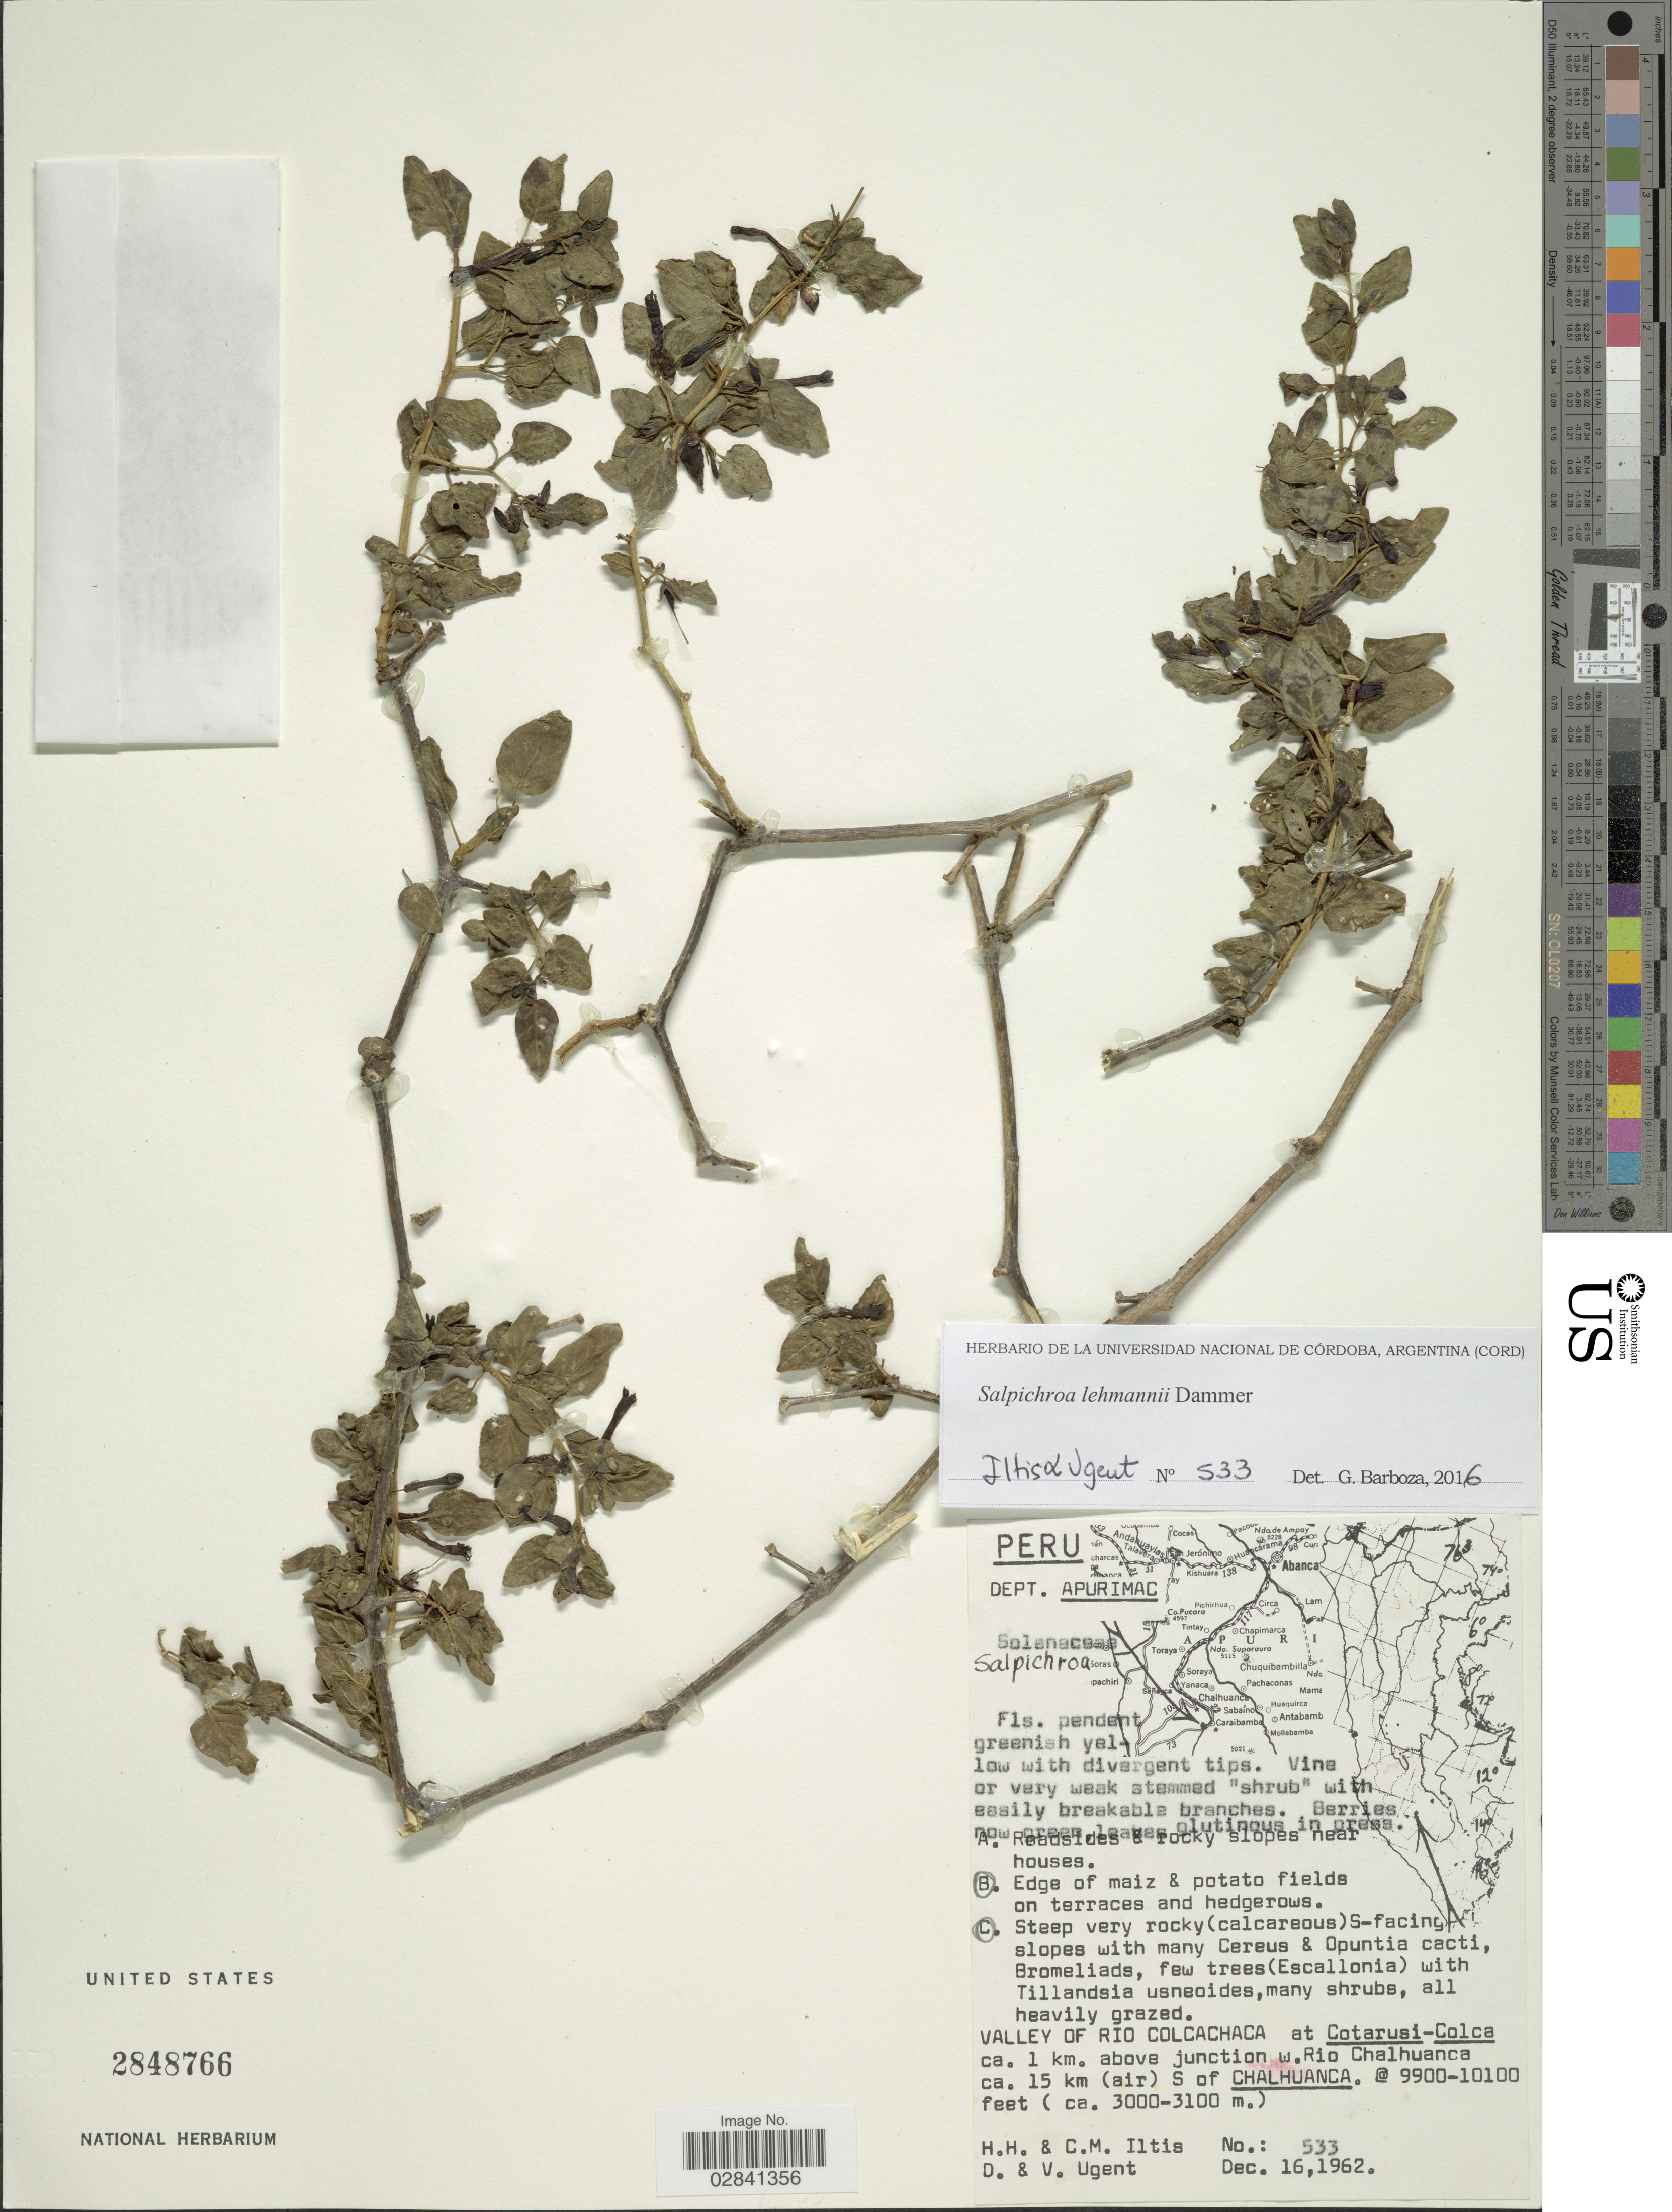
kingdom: Plantae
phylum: Tracheophyta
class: Magnoliopsida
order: Solanales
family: Solanaceae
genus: Salpichroa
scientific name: Salpichroa tristis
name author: Walp.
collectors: H. H. Iltis, C. M Iltis, D. Ugent & V. Ugent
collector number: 533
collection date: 1962-12-16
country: Peru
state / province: Apurímac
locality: Dept. Apurimac. Valley of Rio Colcachaca at Cotarusi-Colca ca. 1 km. above junction w. Rio Chalhuanca ca. 15 km (air) S of Chalhuanca.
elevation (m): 3000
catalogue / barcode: US 2848766